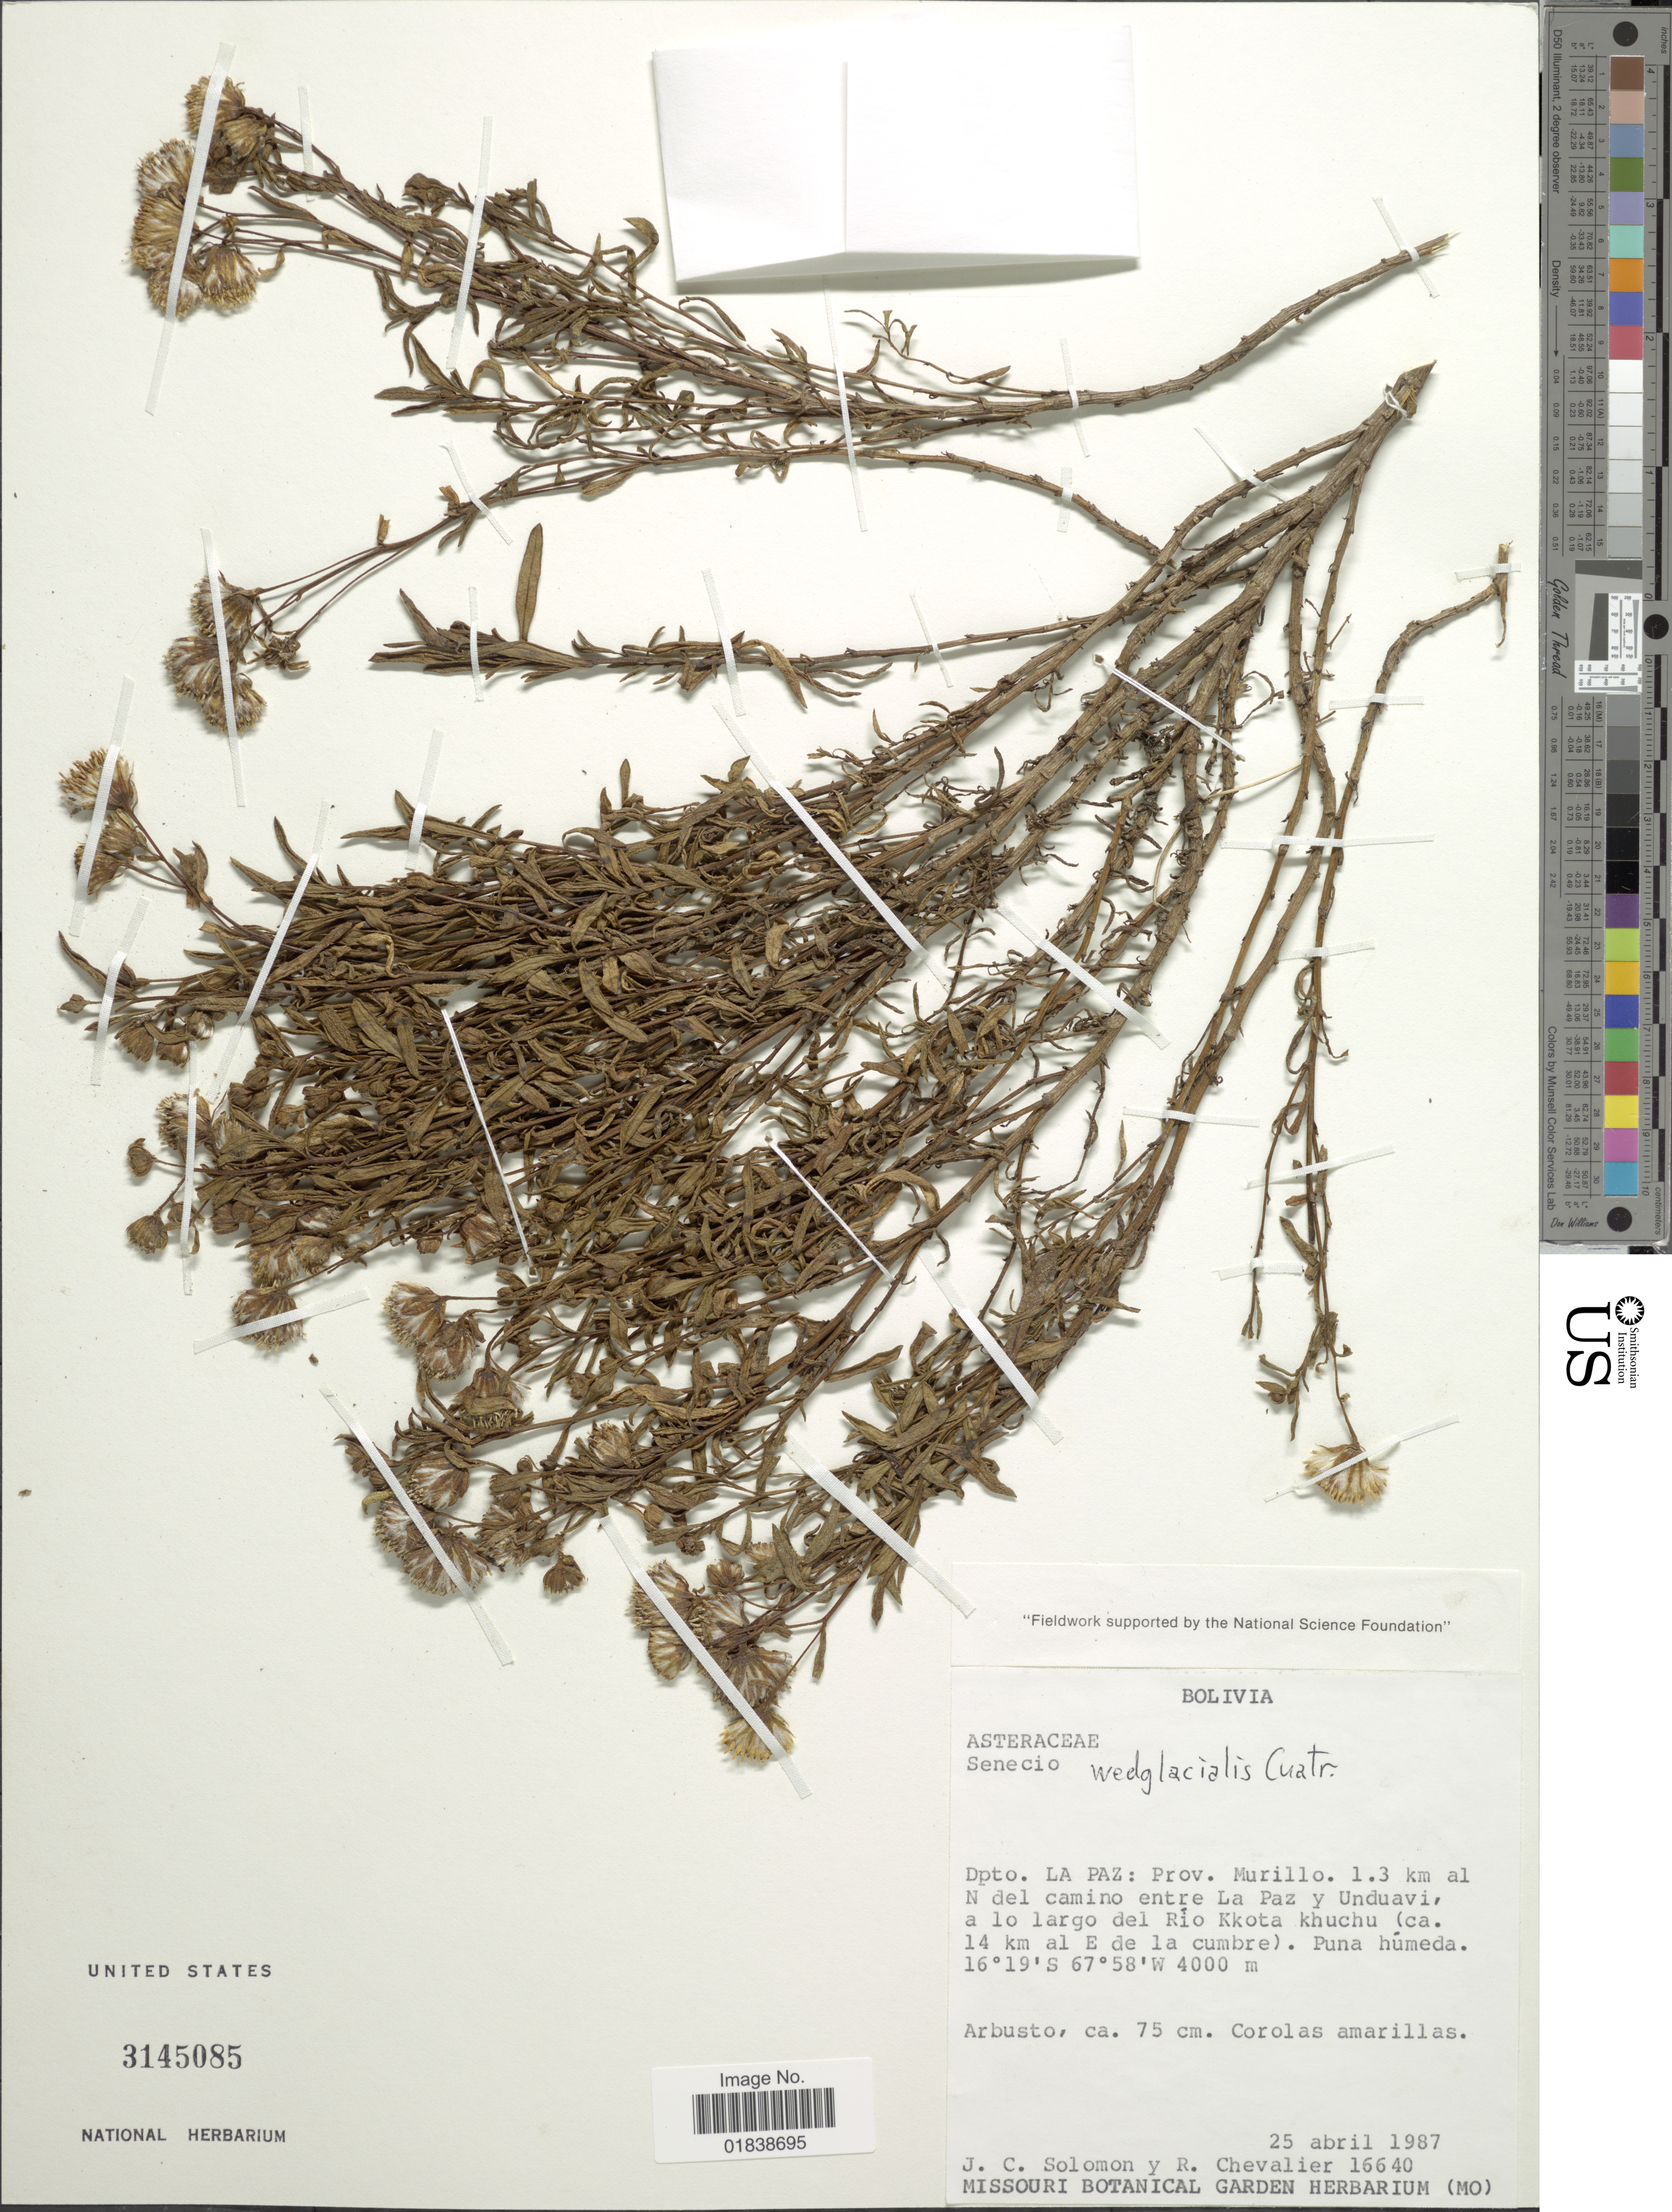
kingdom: Plantae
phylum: Tracheophyta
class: Magnoliopsida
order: Asterales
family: Asteraceae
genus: Senecio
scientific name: Senecio wedglacialis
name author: Cuatrec.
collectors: J. C. Solomon & R. C. Chevalier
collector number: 16640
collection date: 1987-04-25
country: Bolivia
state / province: La Paz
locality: Prov. Murillo, 1.3 km al N del camino entre La Paz y Unduavi, a lo largo del Rio KKota khuchu (ca 14 km al E de la cumbre)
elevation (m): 4000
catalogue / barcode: US 3145085